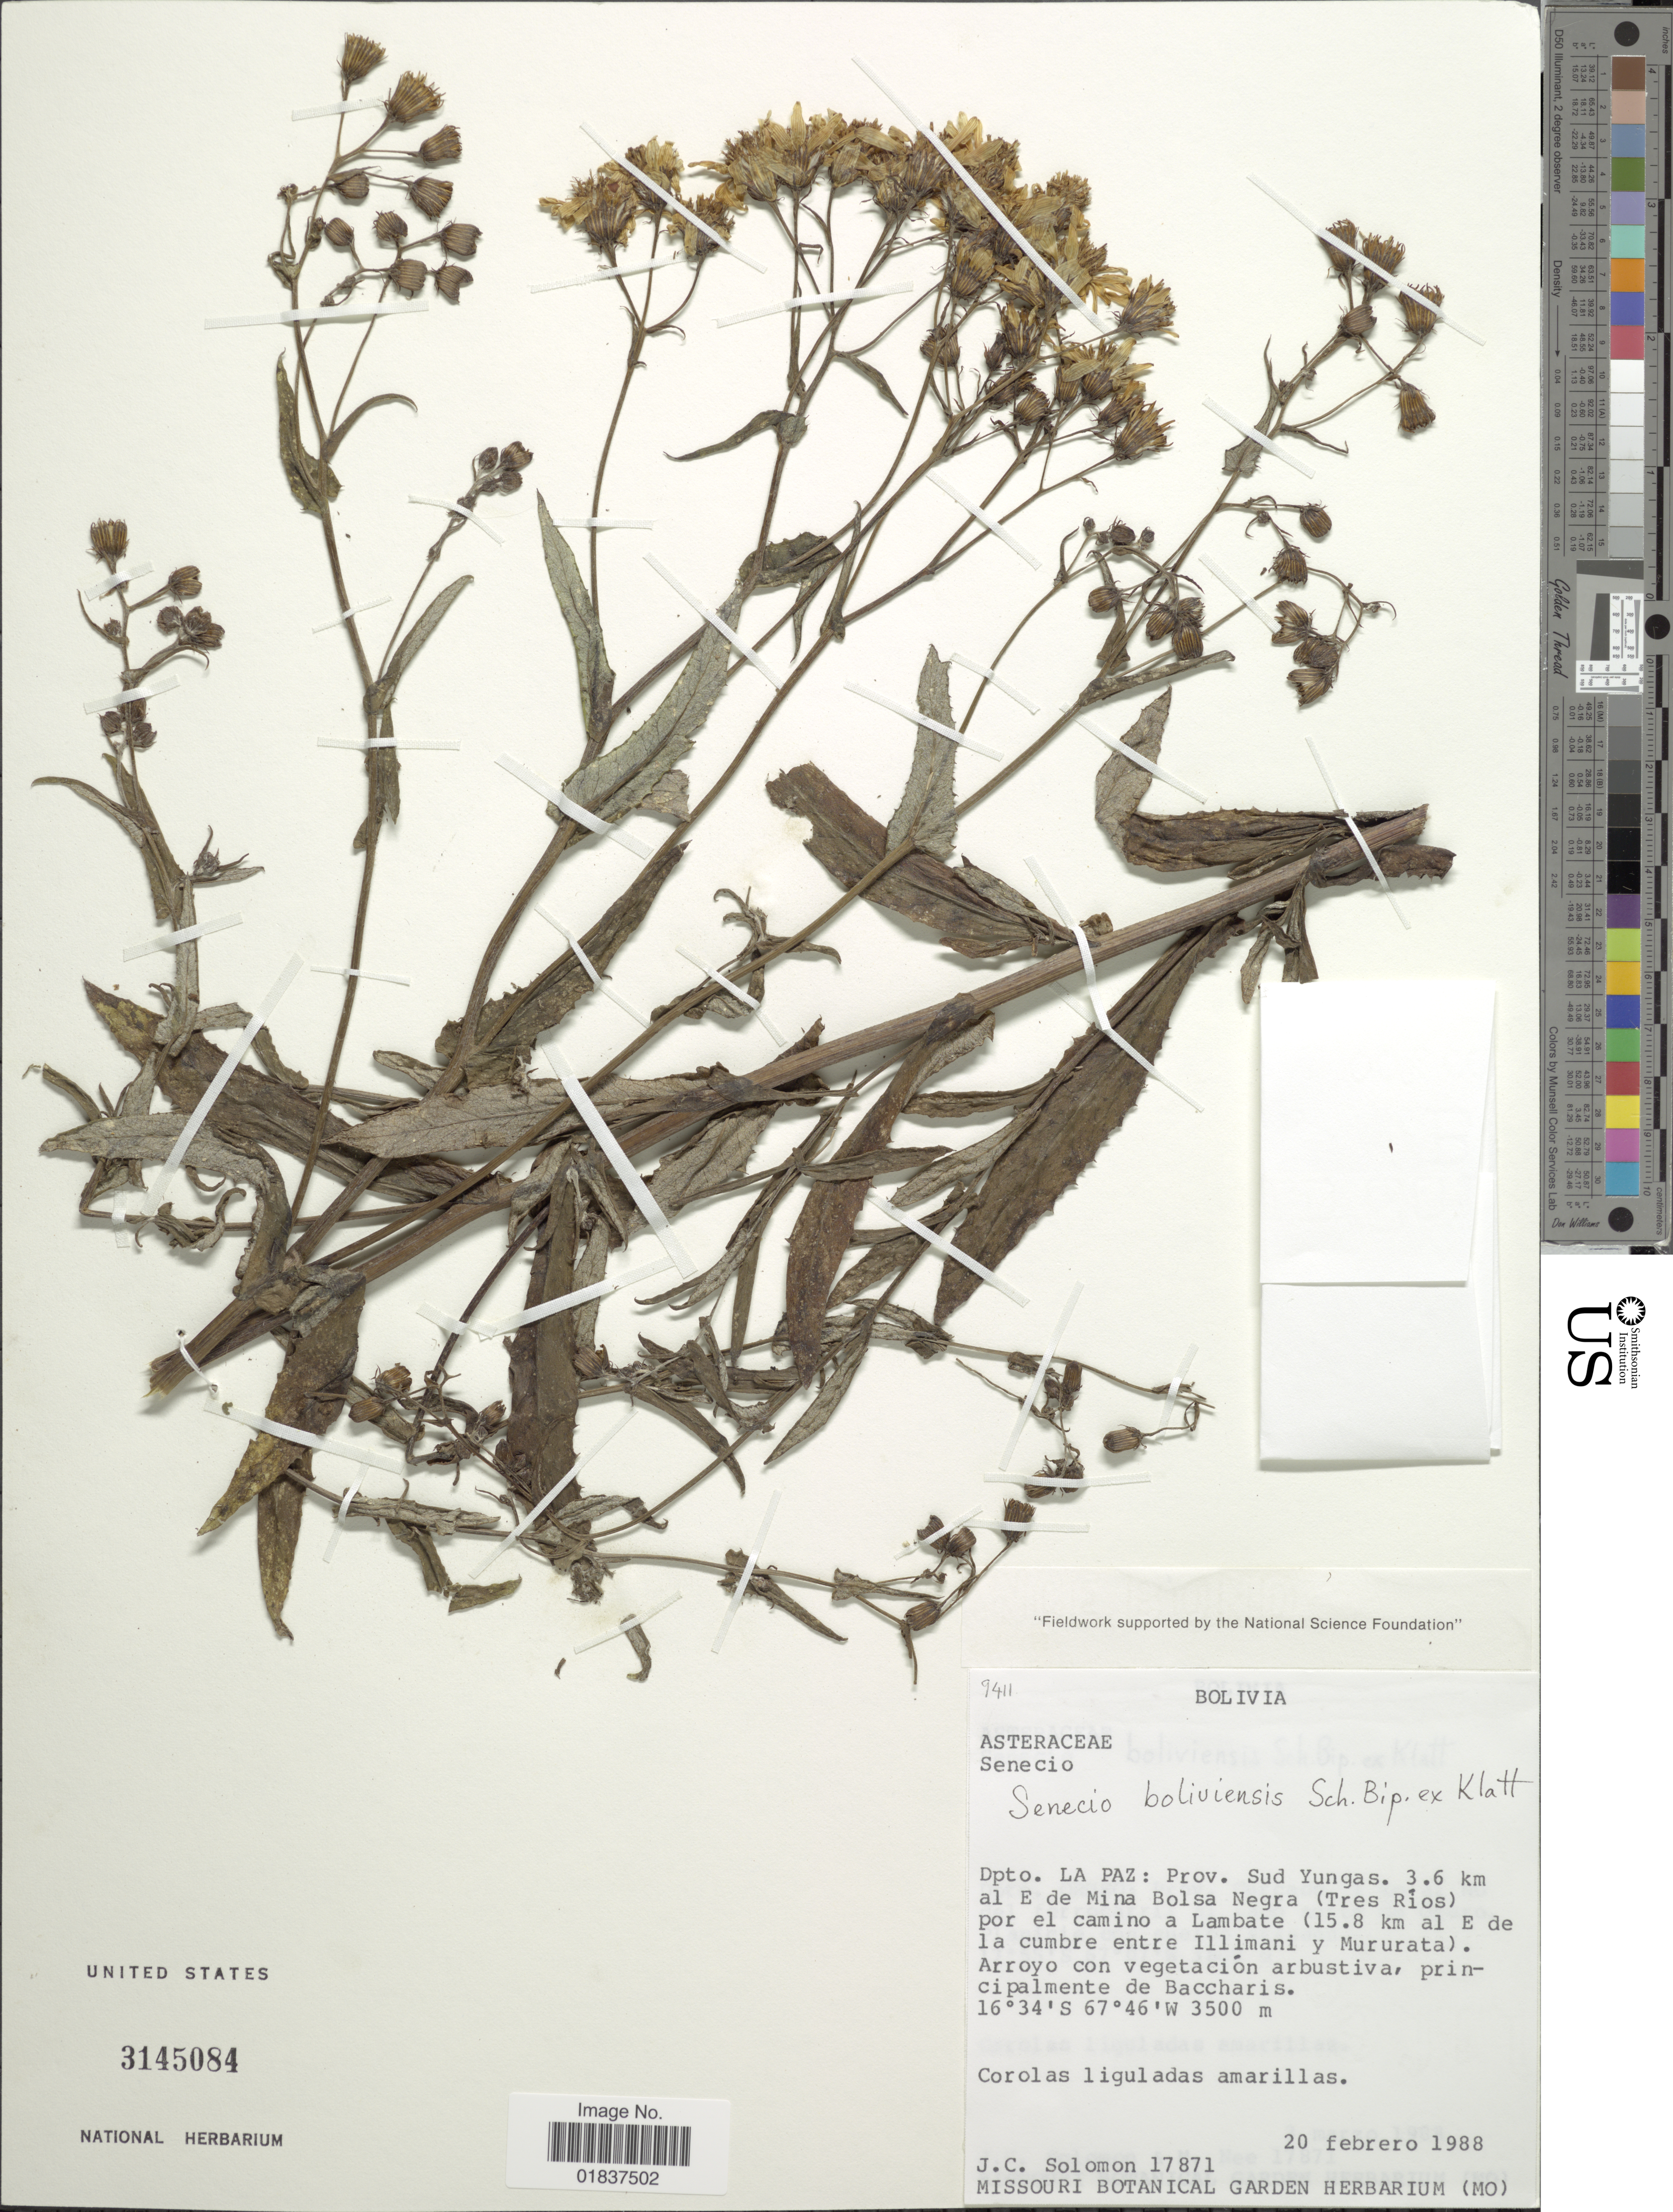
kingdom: Plantae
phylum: Tracheophyta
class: Magnoliopsida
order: Asterales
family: Asteraceae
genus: Senecio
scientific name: Senecio boliviensis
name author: Sch. Bip. ex Klatt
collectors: J. C. Solomon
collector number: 17871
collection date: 1988-02-20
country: Bolivia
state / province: La Paz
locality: Dpto. La Paz: Prov. Sud Yungas. 3.6 km al E de Mina Bolsa Negra (Tres Rios) por el camino a Lambate (15.8 km al E de la cumbre entre Illimani y Mururata)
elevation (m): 3500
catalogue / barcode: US 3145084